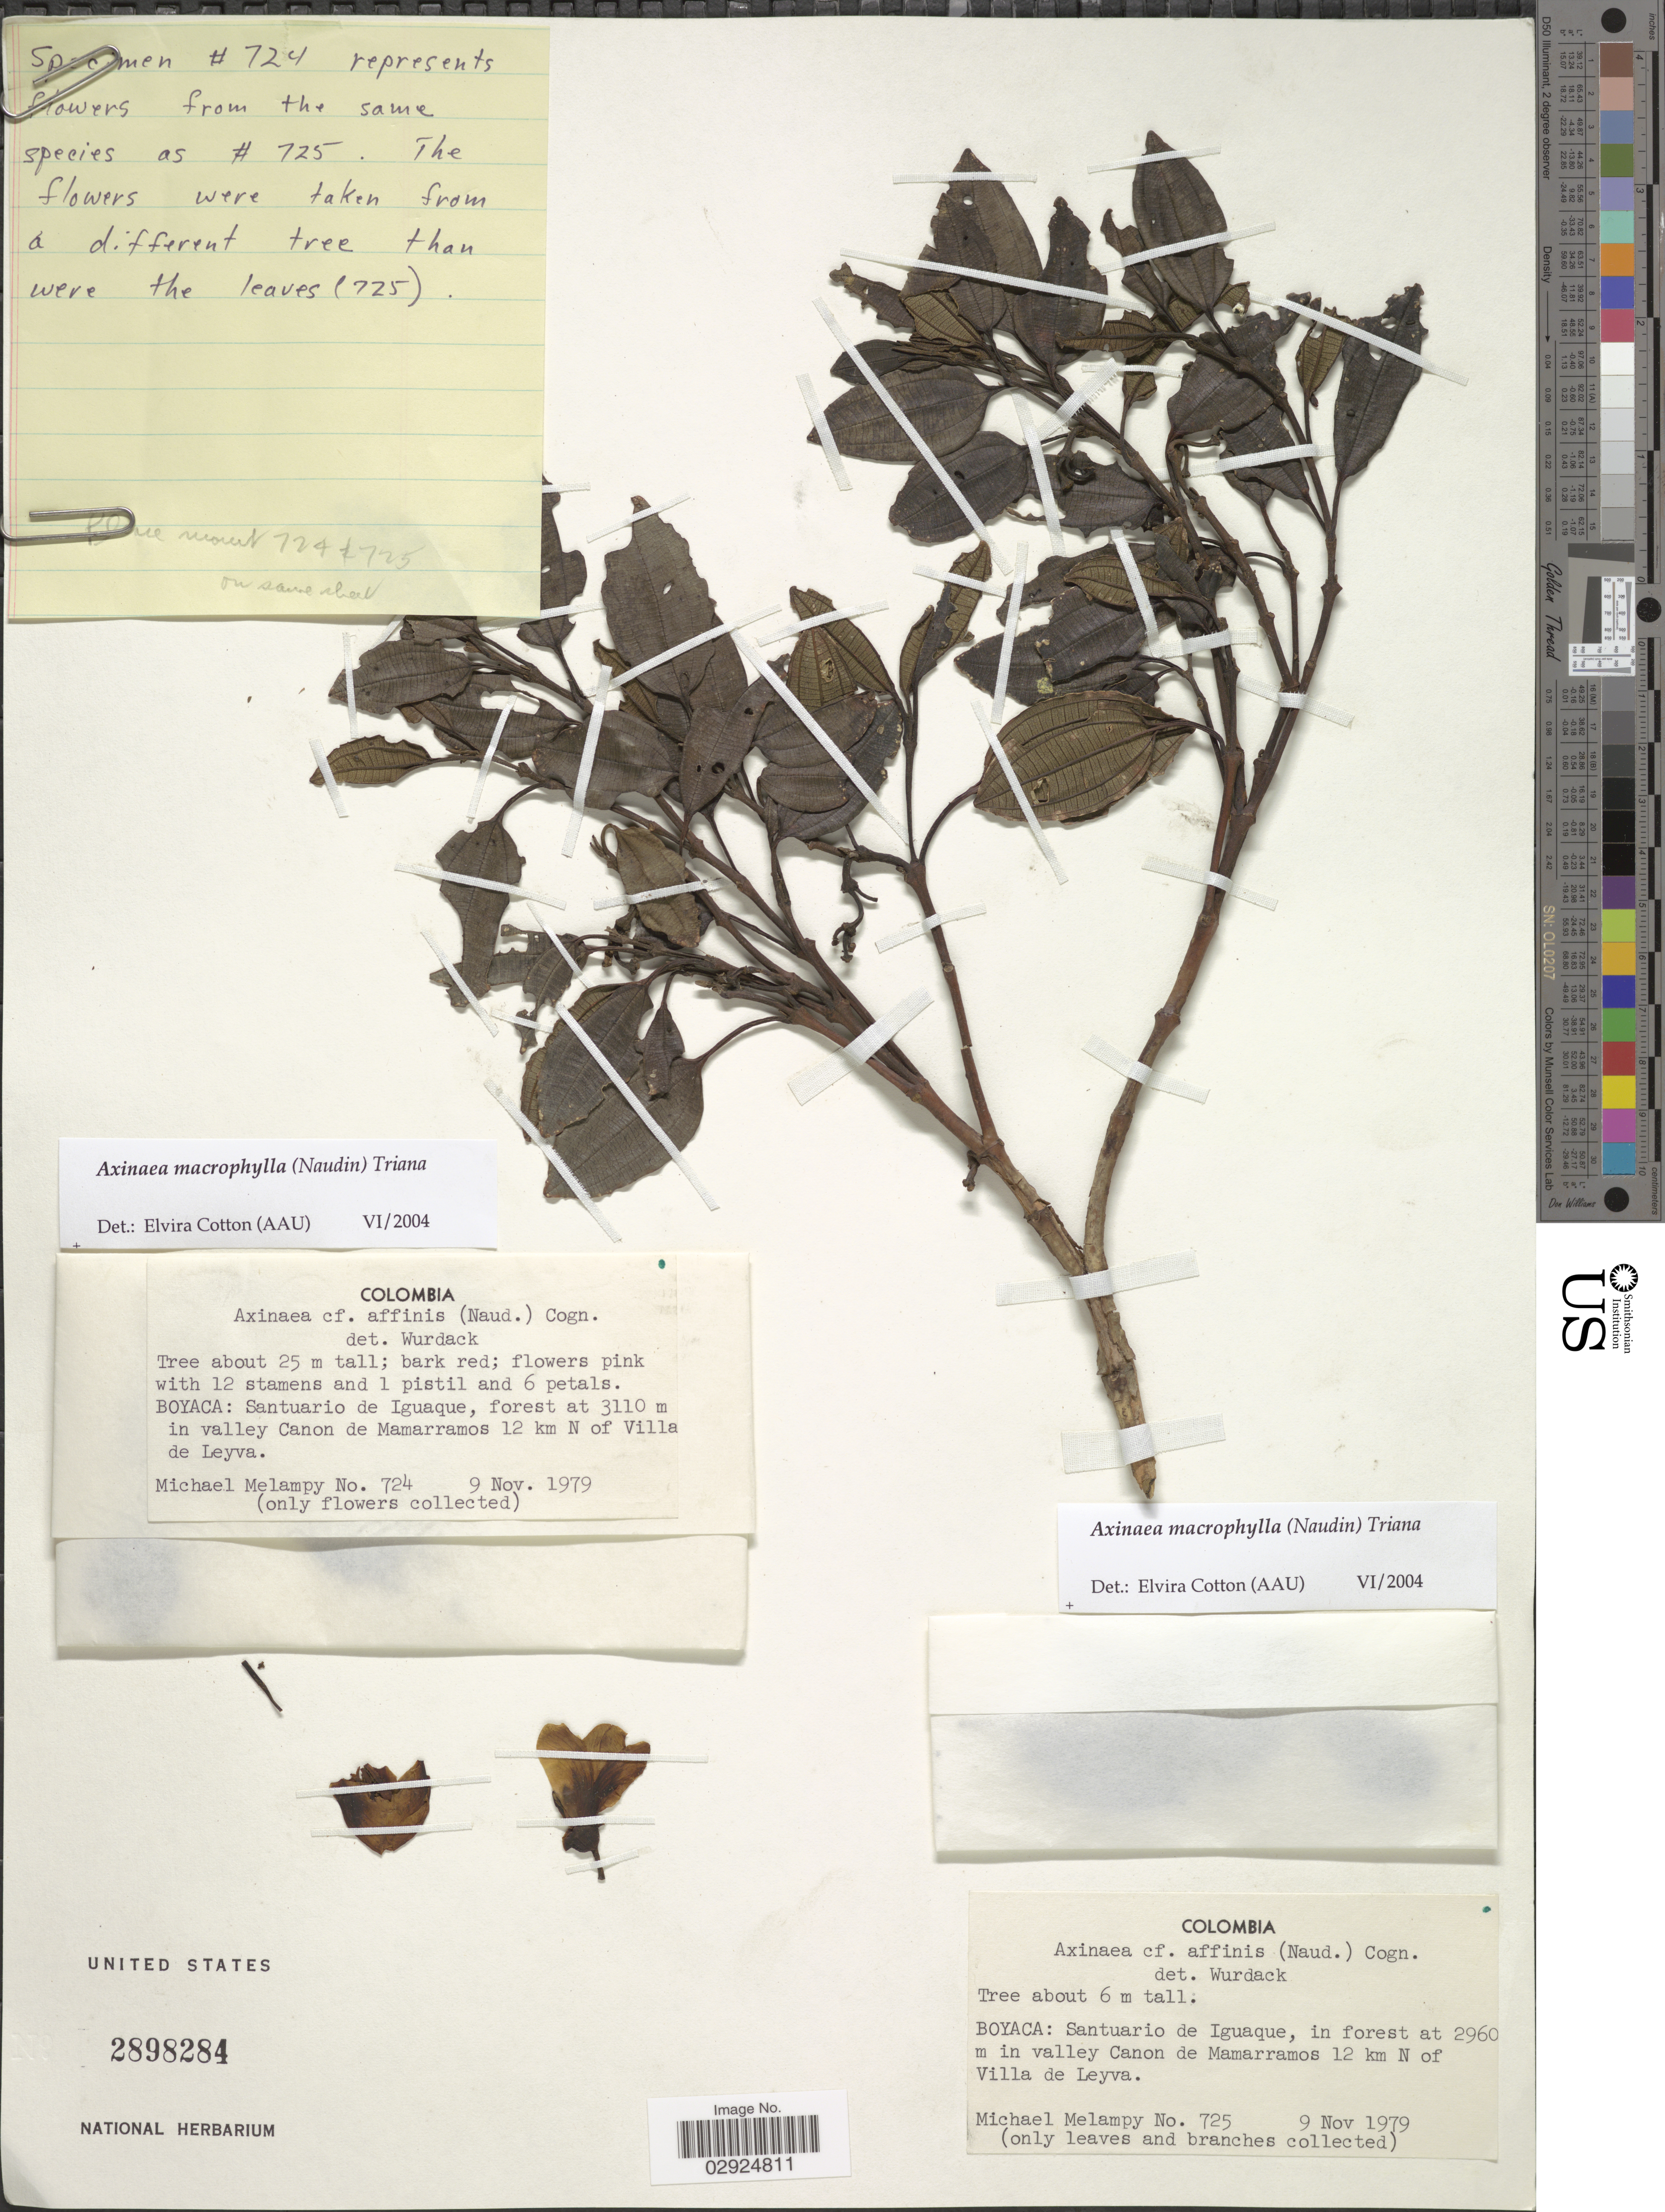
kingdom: Plantae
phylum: Tracheophyta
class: Magnoliopsida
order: Myrtales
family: Melastomataceae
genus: Axinaea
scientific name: Axinaea macrophylla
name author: (Naudin) Triana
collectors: M. Melampy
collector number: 724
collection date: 1979-11-09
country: Colombia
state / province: Boyacá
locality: Boyaca: Santuario e Iguaque, forest at 3110 m in valley Canon de Mamarramos 12 km N of Villa de Leyva.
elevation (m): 3110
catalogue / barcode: US 2898284